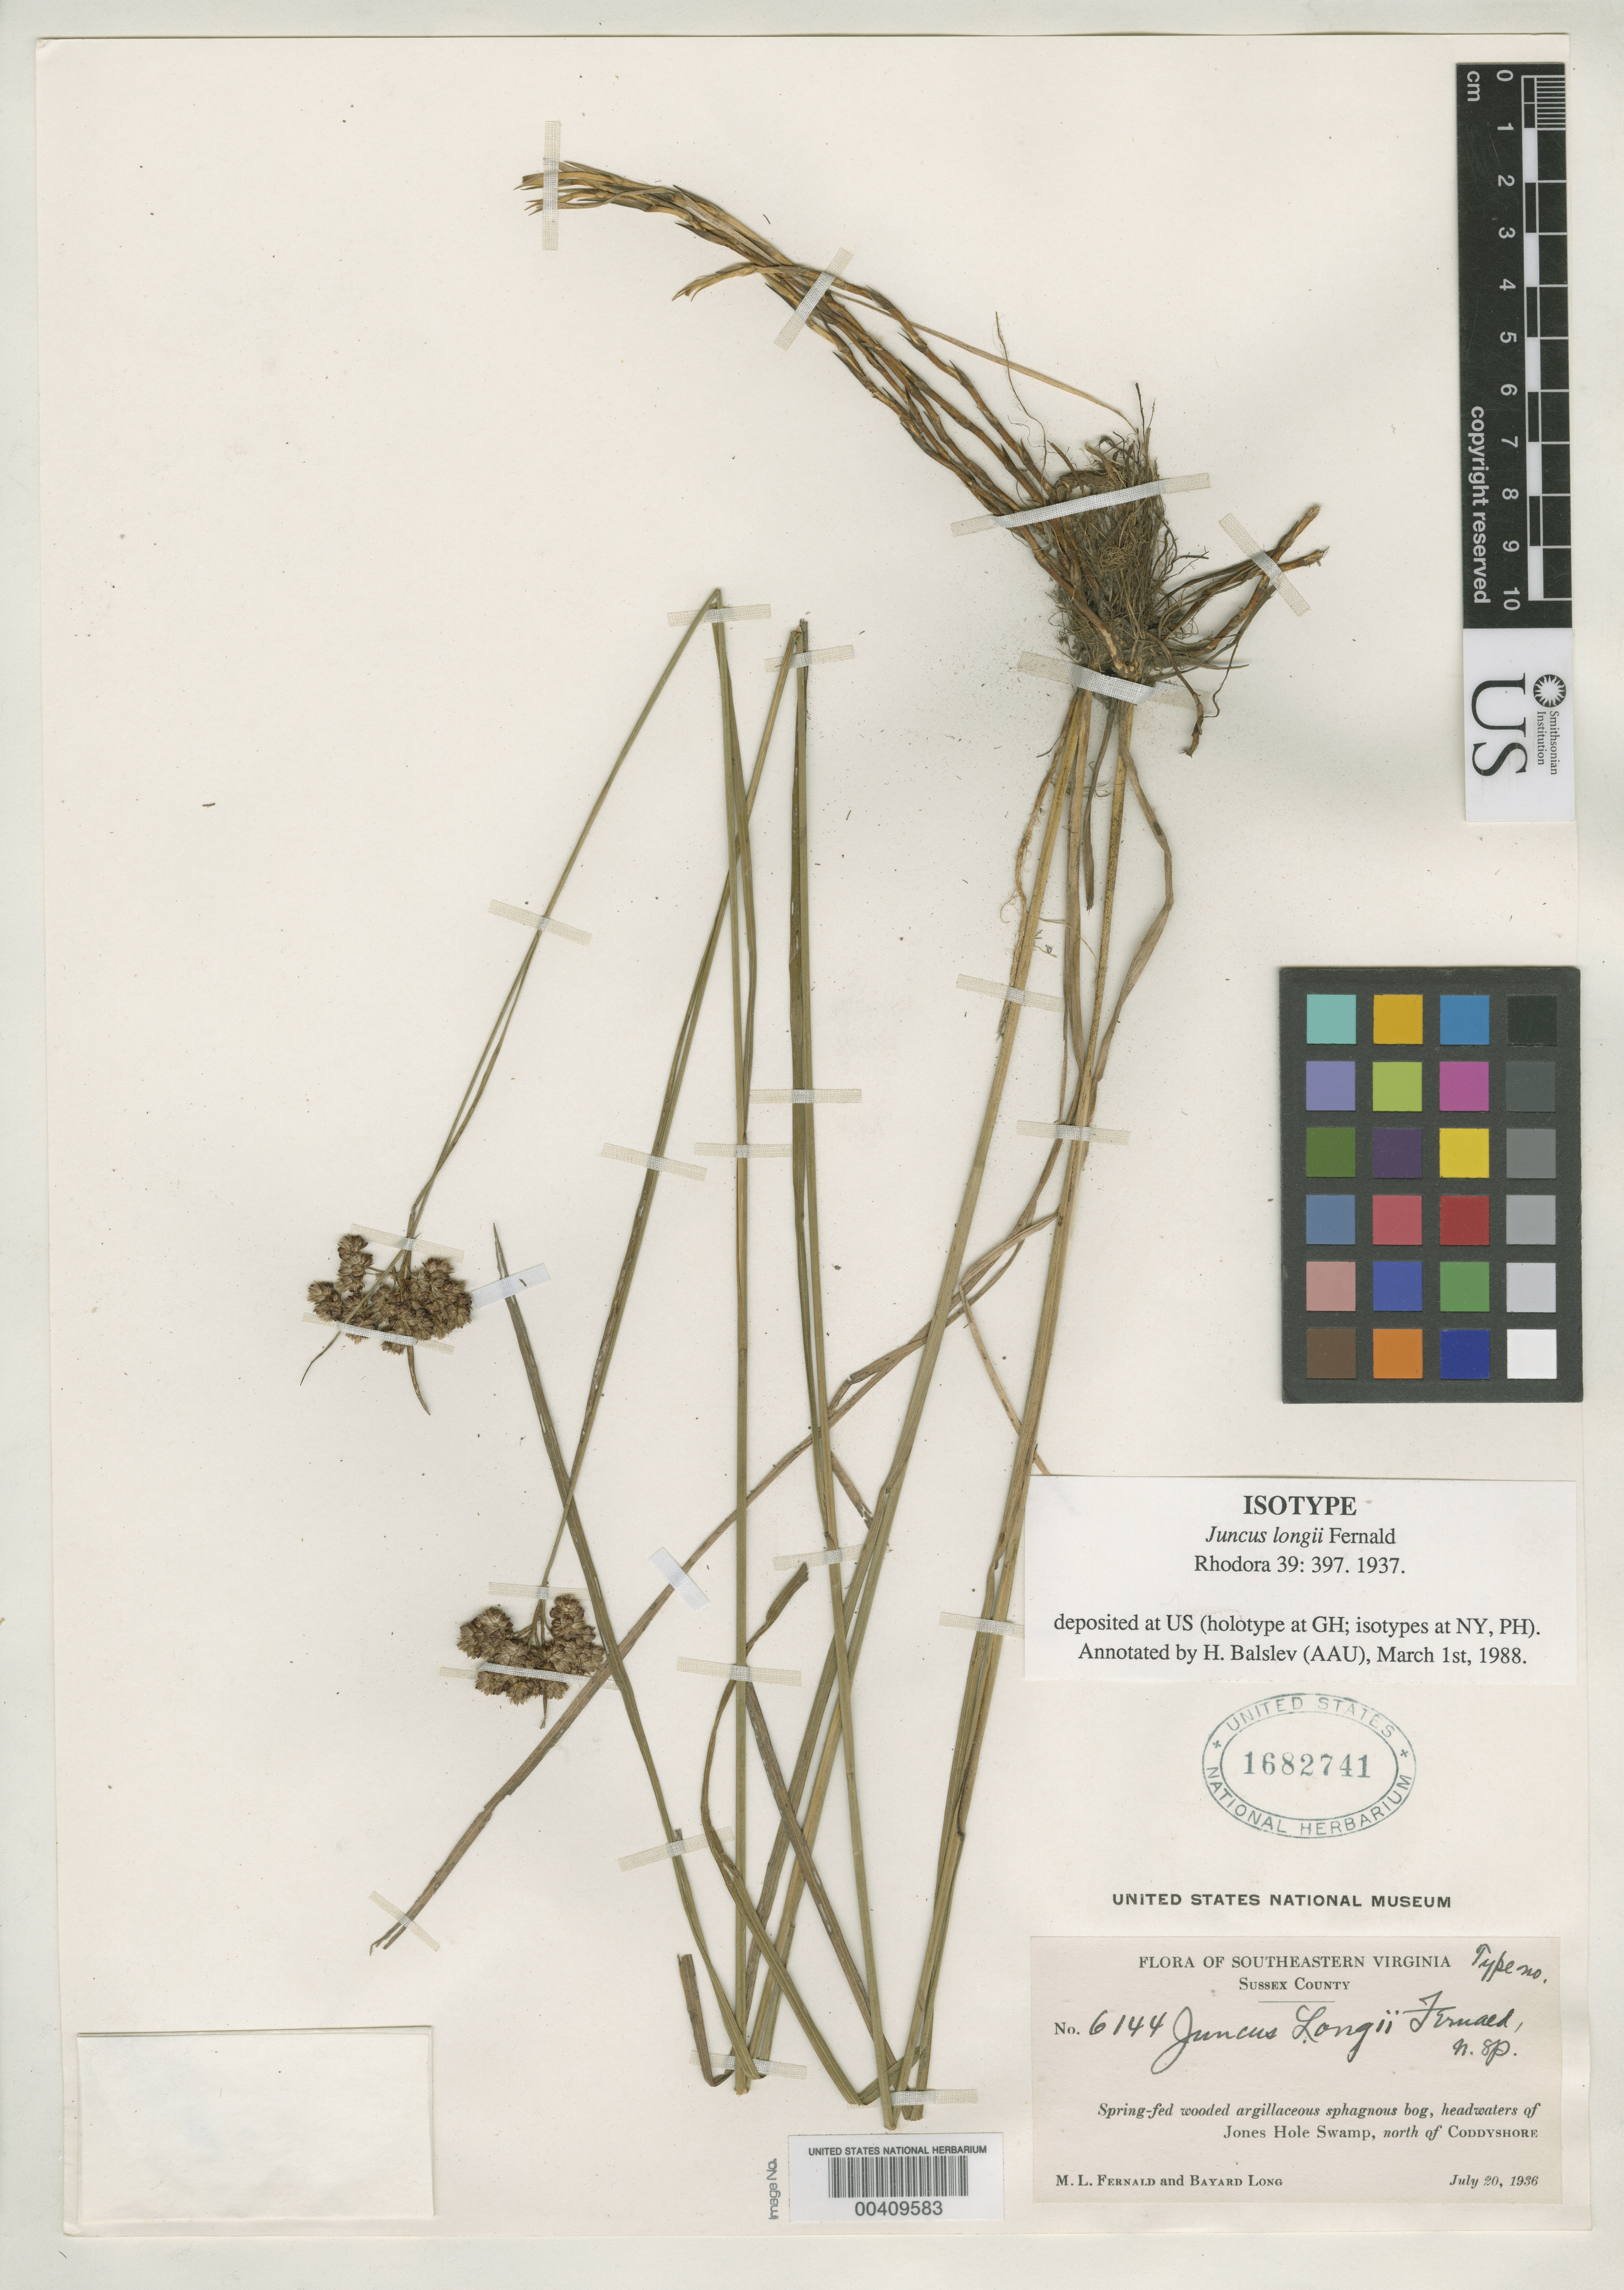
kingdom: Plantae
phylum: Tracheophyta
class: Liliopsida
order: Poales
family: Juncaceae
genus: Juncus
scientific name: Juncus longii Fernald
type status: Isotype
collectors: M. L. Fernald & B. H. Long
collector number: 6144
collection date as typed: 20 Jul 1936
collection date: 1936-07-20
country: United States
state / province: Virginia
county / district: Sussex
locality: Headwaters of Jones Hole Swamp, north of Coddyshore.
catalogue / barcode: US 1682741